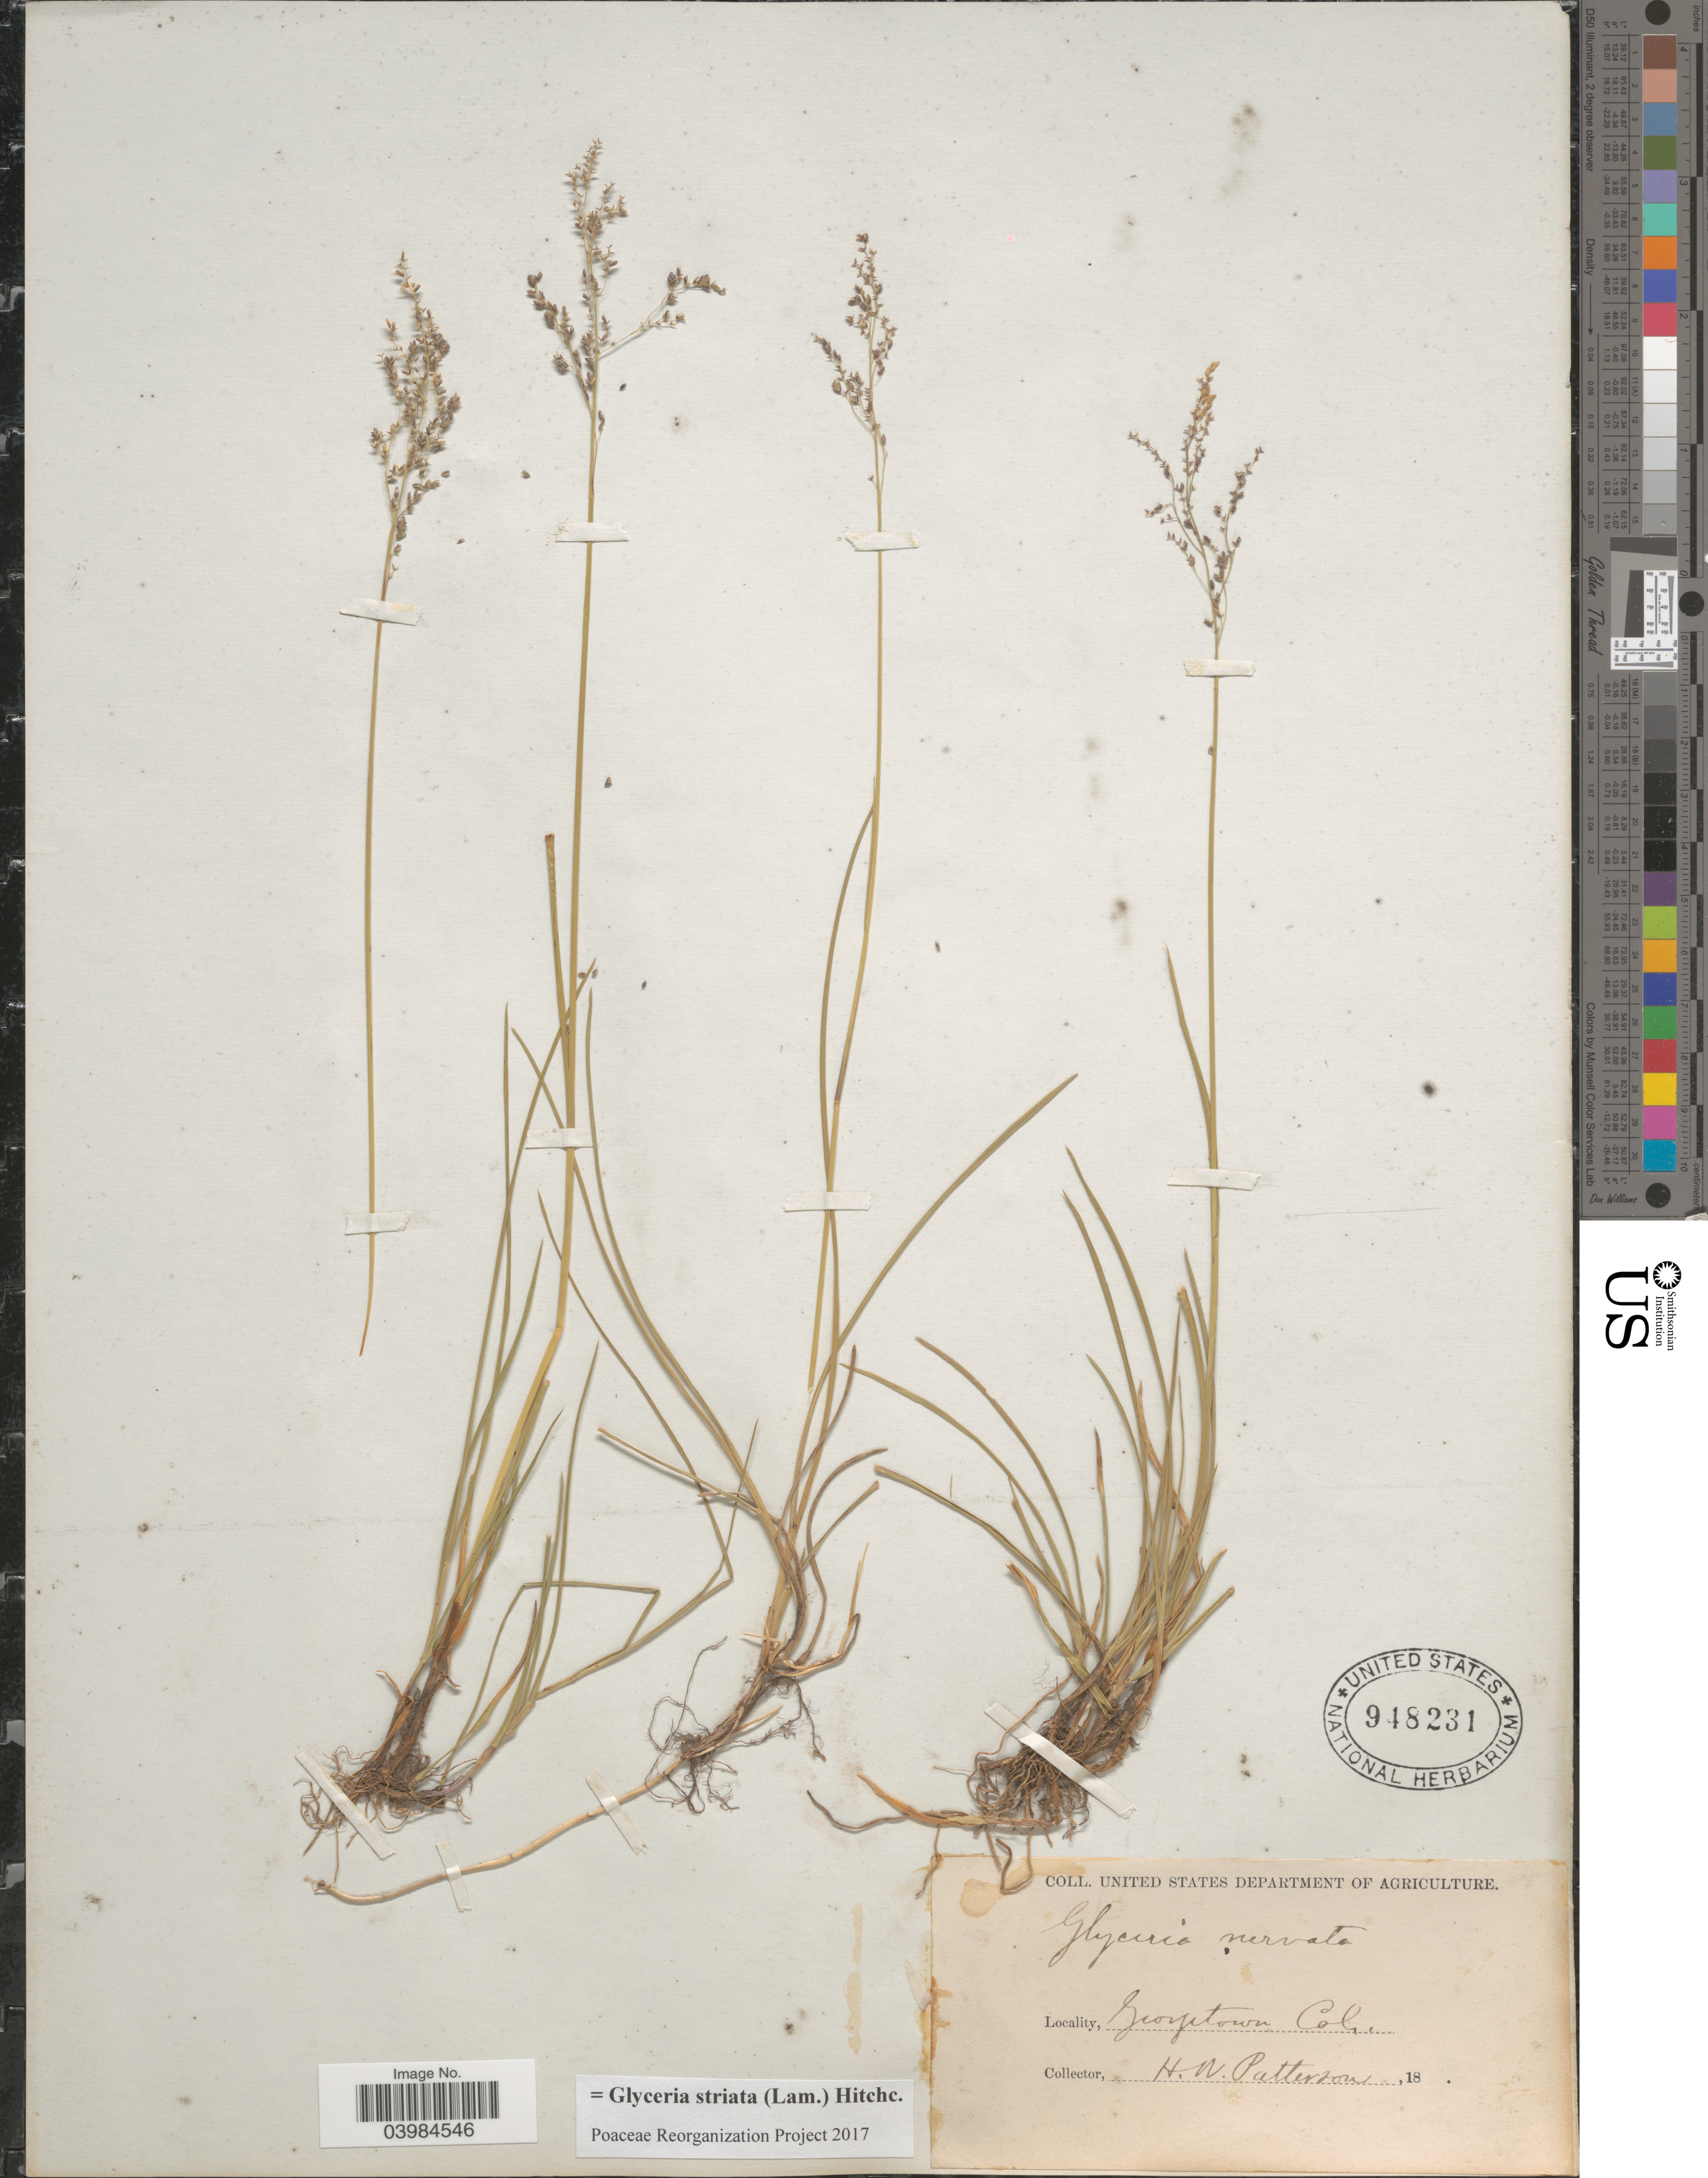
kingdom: Plantae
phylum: Tracheophyta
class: Liliopsida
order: Poales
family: Poaceae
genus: Glyceria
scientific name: Glyceria striata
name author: (Lam.) Hitchc.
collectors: H. N. Patterson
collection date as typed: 18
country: United States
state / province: Colorado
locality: Georgetown.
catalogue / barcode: US 948231